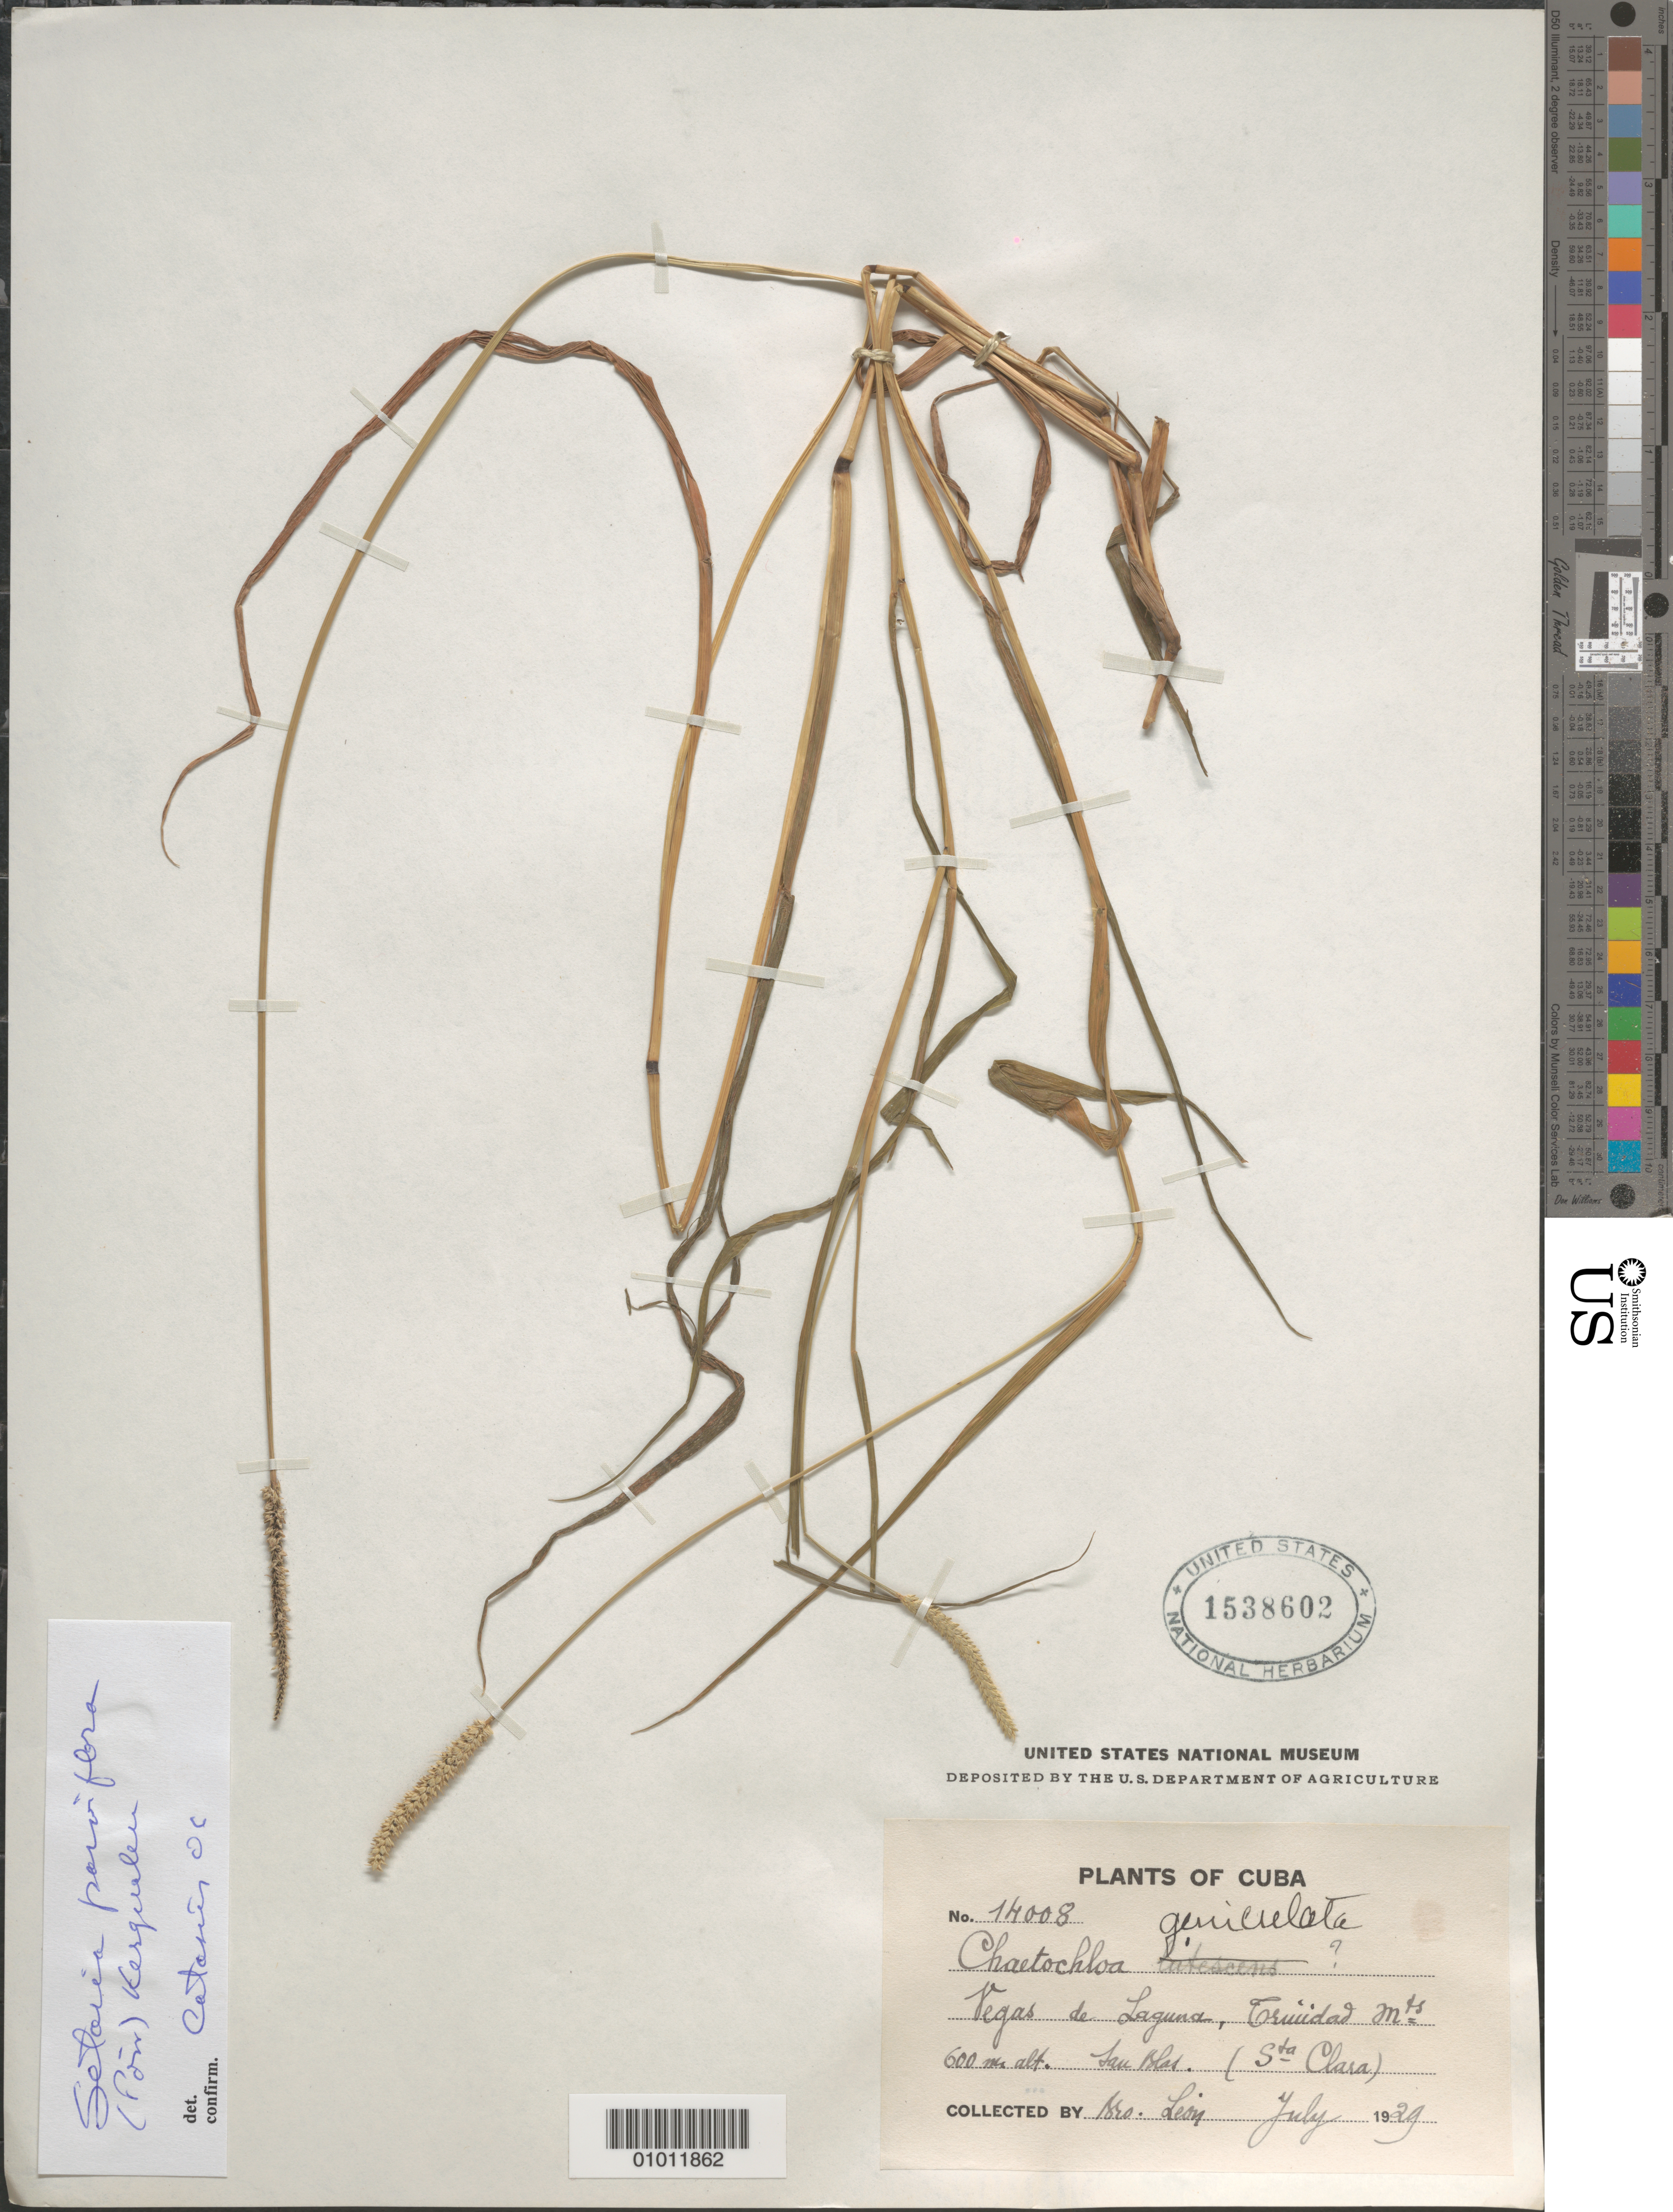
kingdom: Plantae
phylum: Tracheophyta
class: Liliopsida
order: Poales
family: Poaceae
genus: Setaria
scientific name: Setaria parviflora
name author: (Poir.) Kerguélen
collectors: Bro. León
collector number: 14008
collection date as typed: Jul 1929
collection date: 1929-07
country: Cuba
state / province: Villa Clara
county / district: Santa Clara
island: Cuba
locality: Vegas de Laguna, Trinidad Mts, San Blas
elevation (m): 600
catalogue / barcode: US 1538602